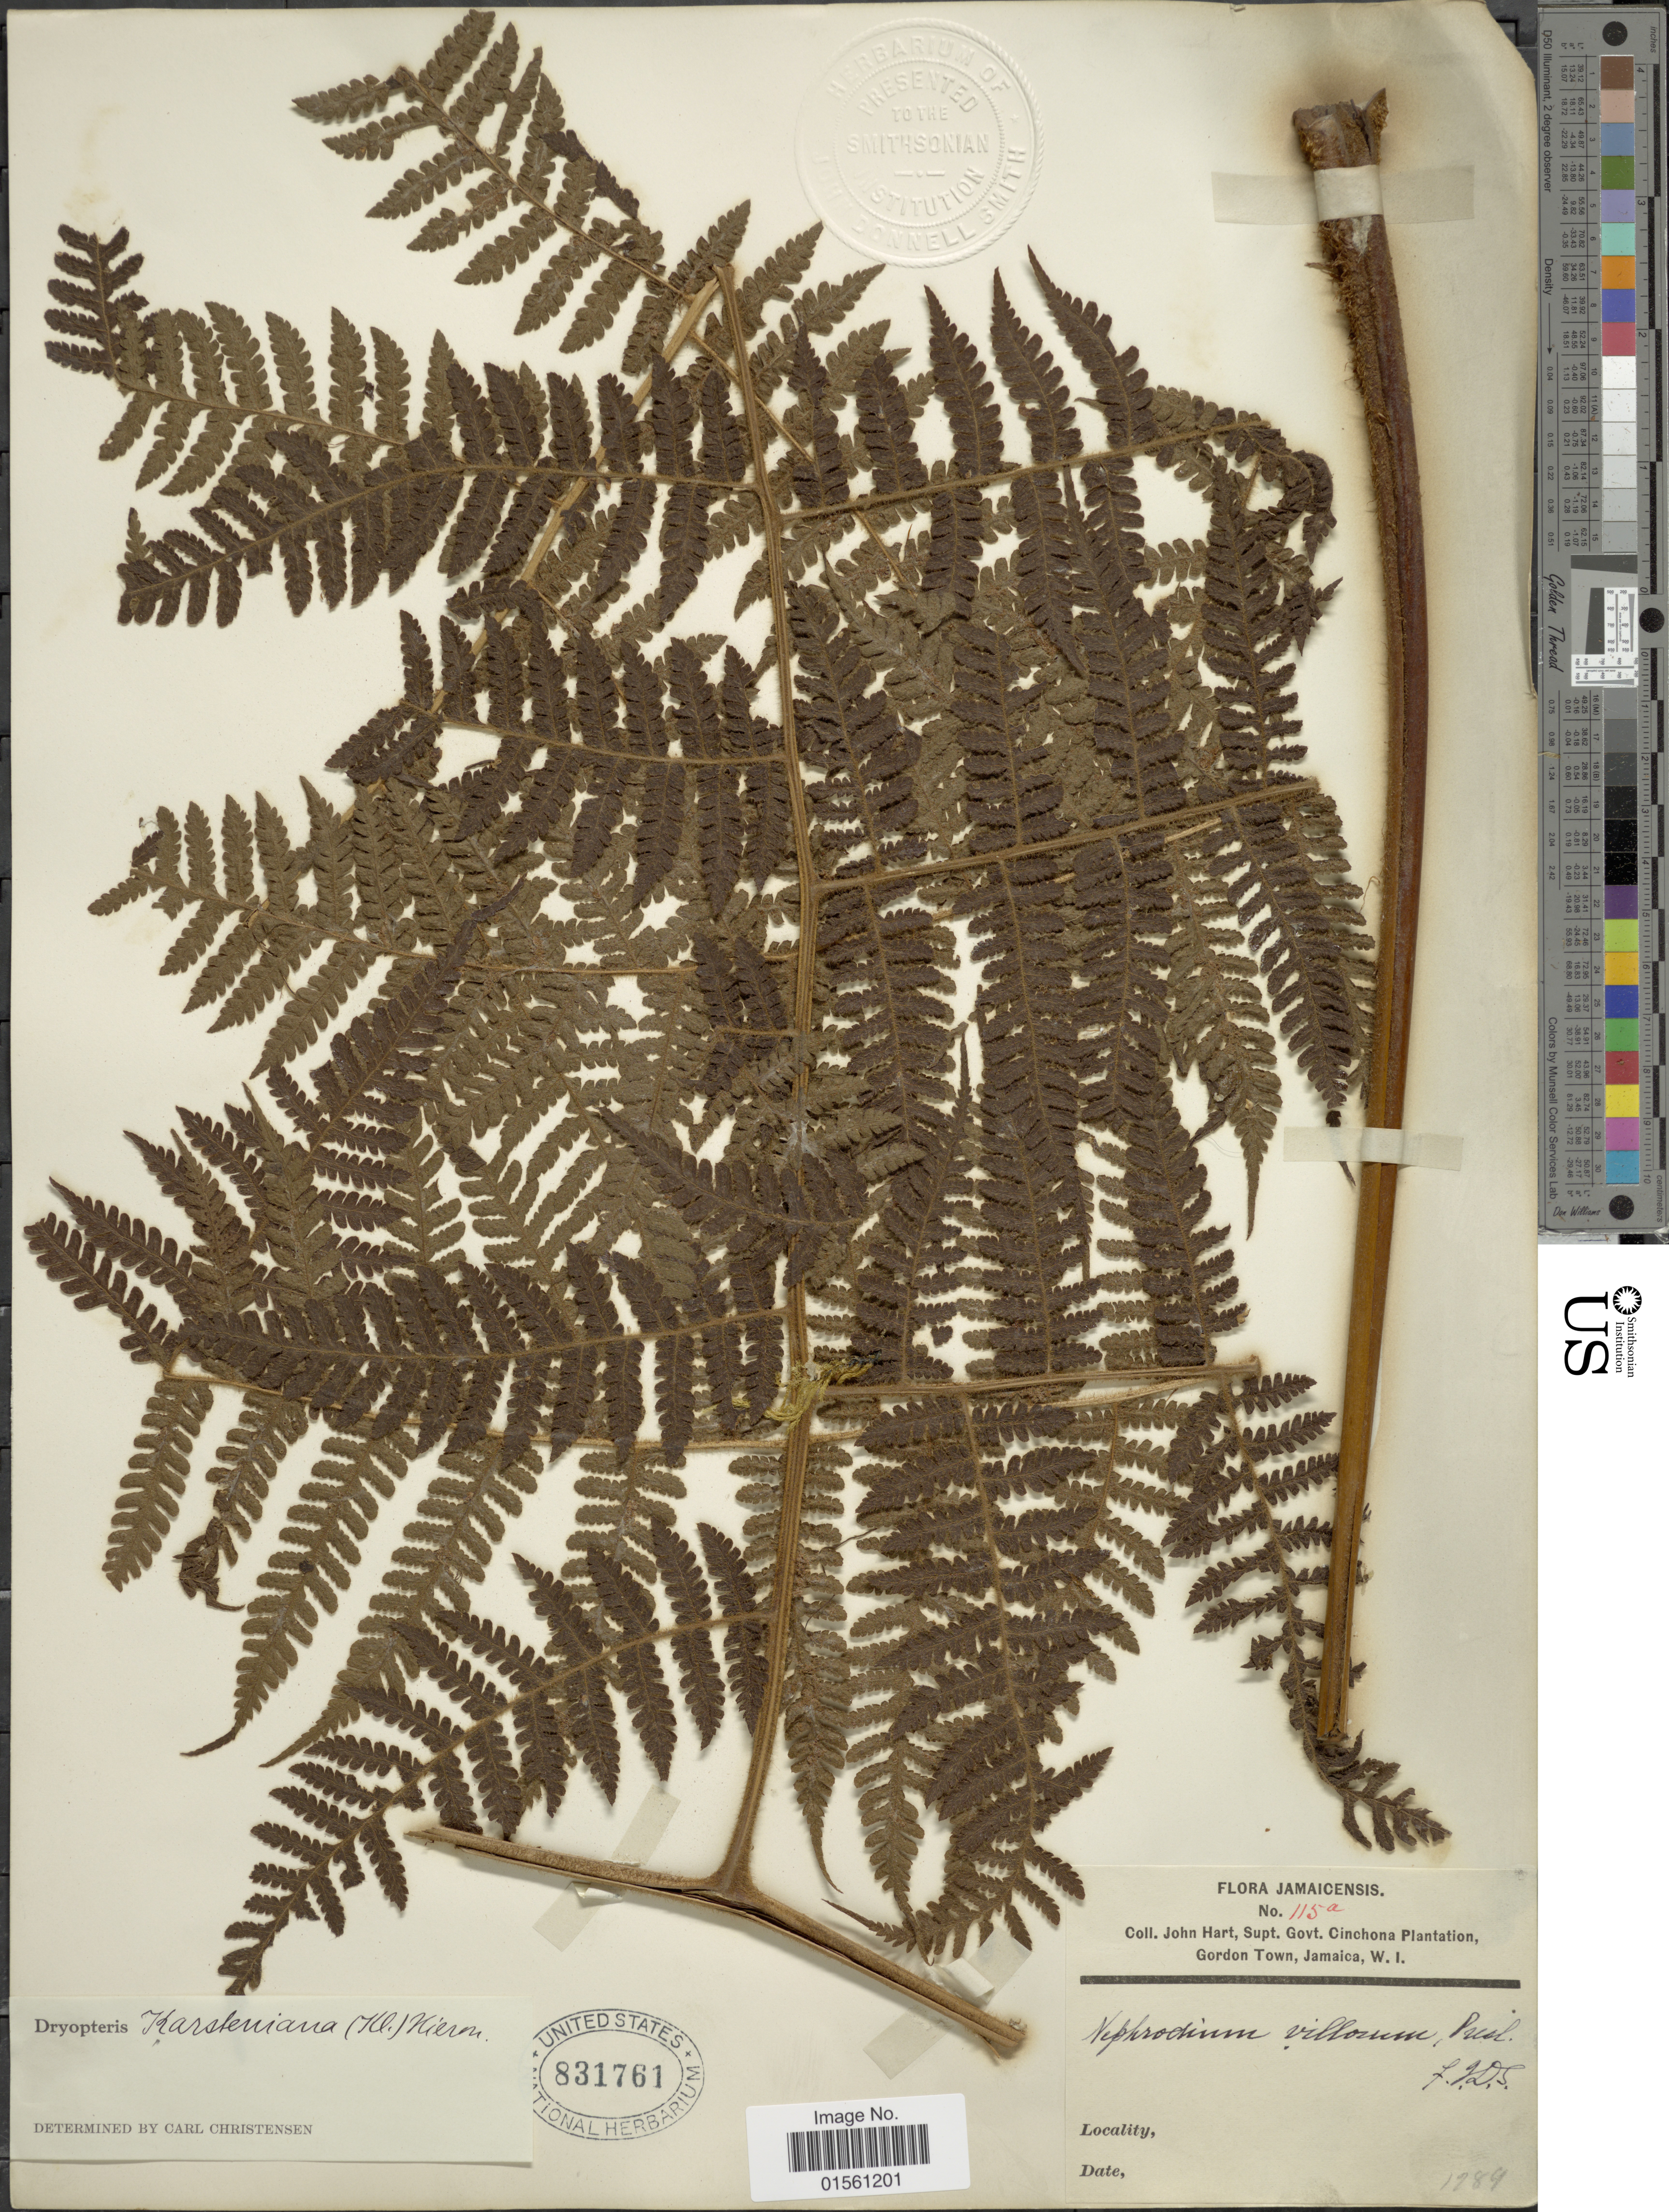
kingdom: Plantae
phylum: Tracheophyta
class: Polypodiopsida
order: Polypodiales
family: Dryopteridaceae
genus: Megalastrum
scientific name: Megalastrum pulverulentum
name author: (Poir.) A.R. Sm. & R.C. Moran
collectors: J. H. Hart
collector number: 115a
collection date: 1989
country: Jamaica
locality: Jamaicensis,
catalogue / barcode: US 831761